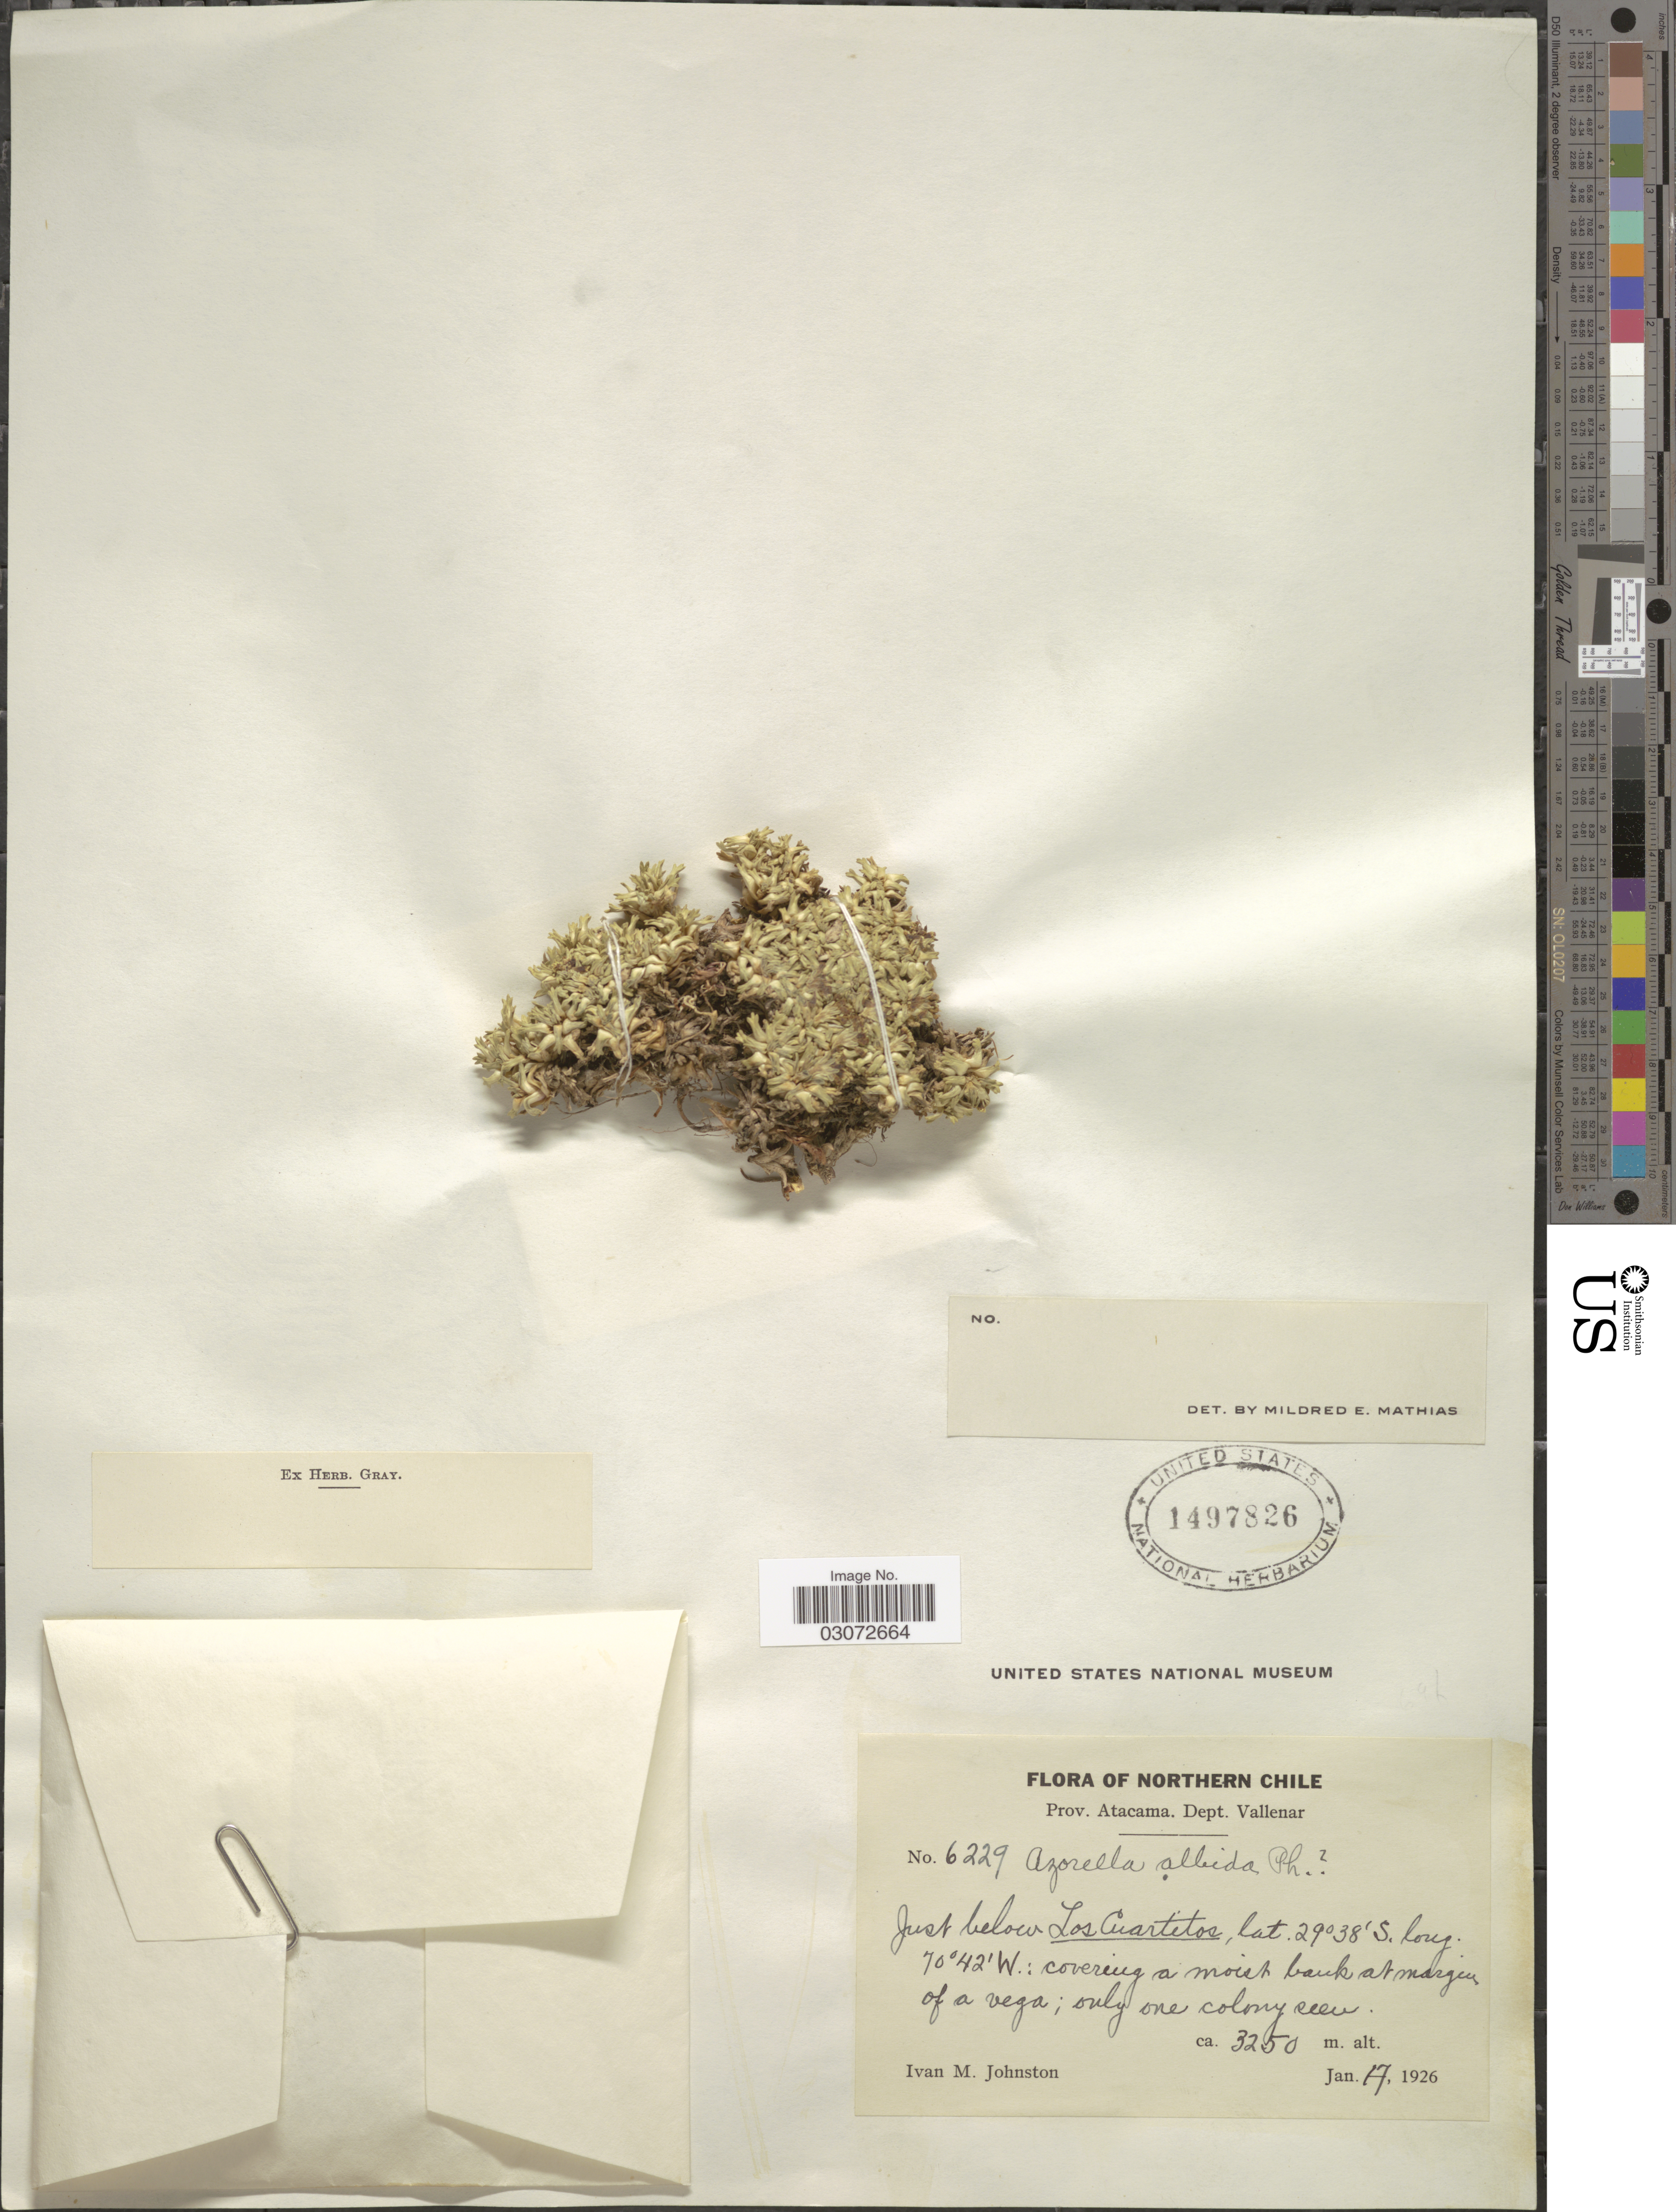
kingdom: Plantae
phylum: Tracheophyta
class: Magnoliopsida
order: Apiales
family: Apiaceae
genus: Azorella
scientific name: Azorella albida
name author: Phil.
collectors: I.M. Johnston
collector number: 6229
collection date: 1926-01-17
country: Chile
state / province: Atacama (III)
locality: Northern Chile. Dept. Vallenar. Just below Los Cuartitos.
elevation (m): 3250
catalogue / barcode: US 1497826